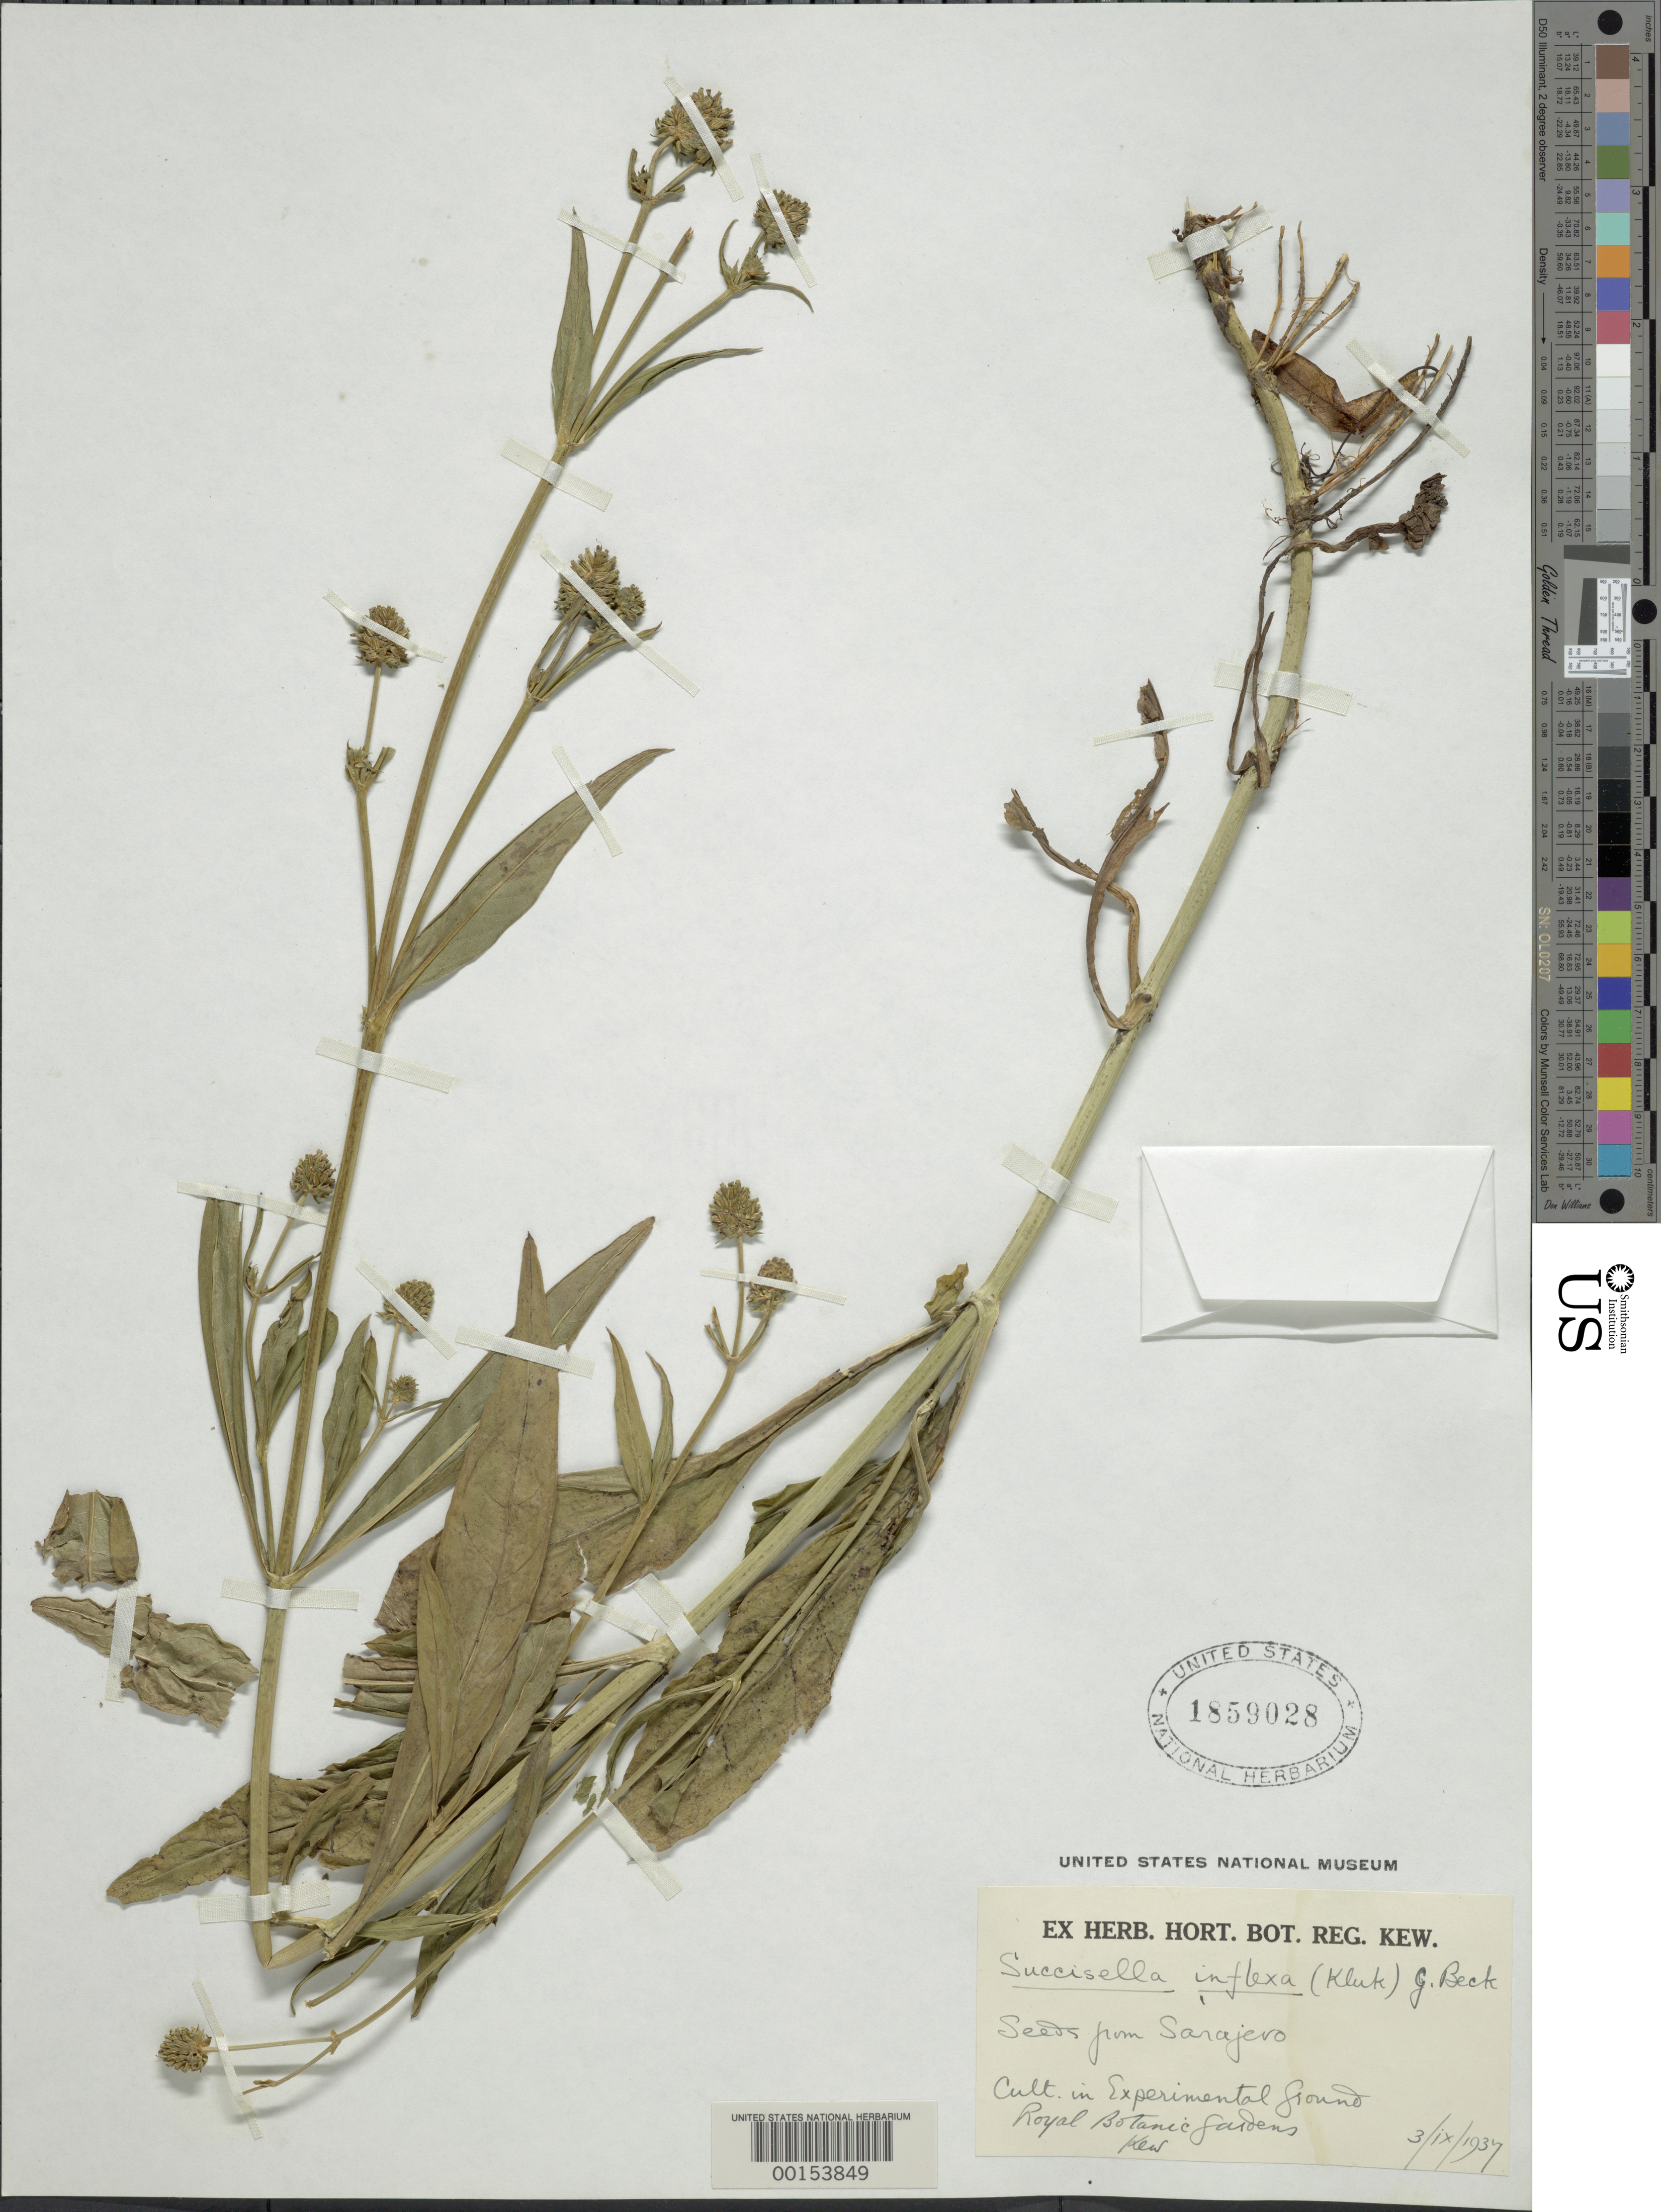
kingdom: Plantae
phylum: Tracheophyta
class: Magnoliopsida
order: Dipsacales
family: Caprifoliaceae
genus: Succisa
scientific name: Succisa inflexa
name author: Schur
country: Austria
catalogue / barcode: US 1859028